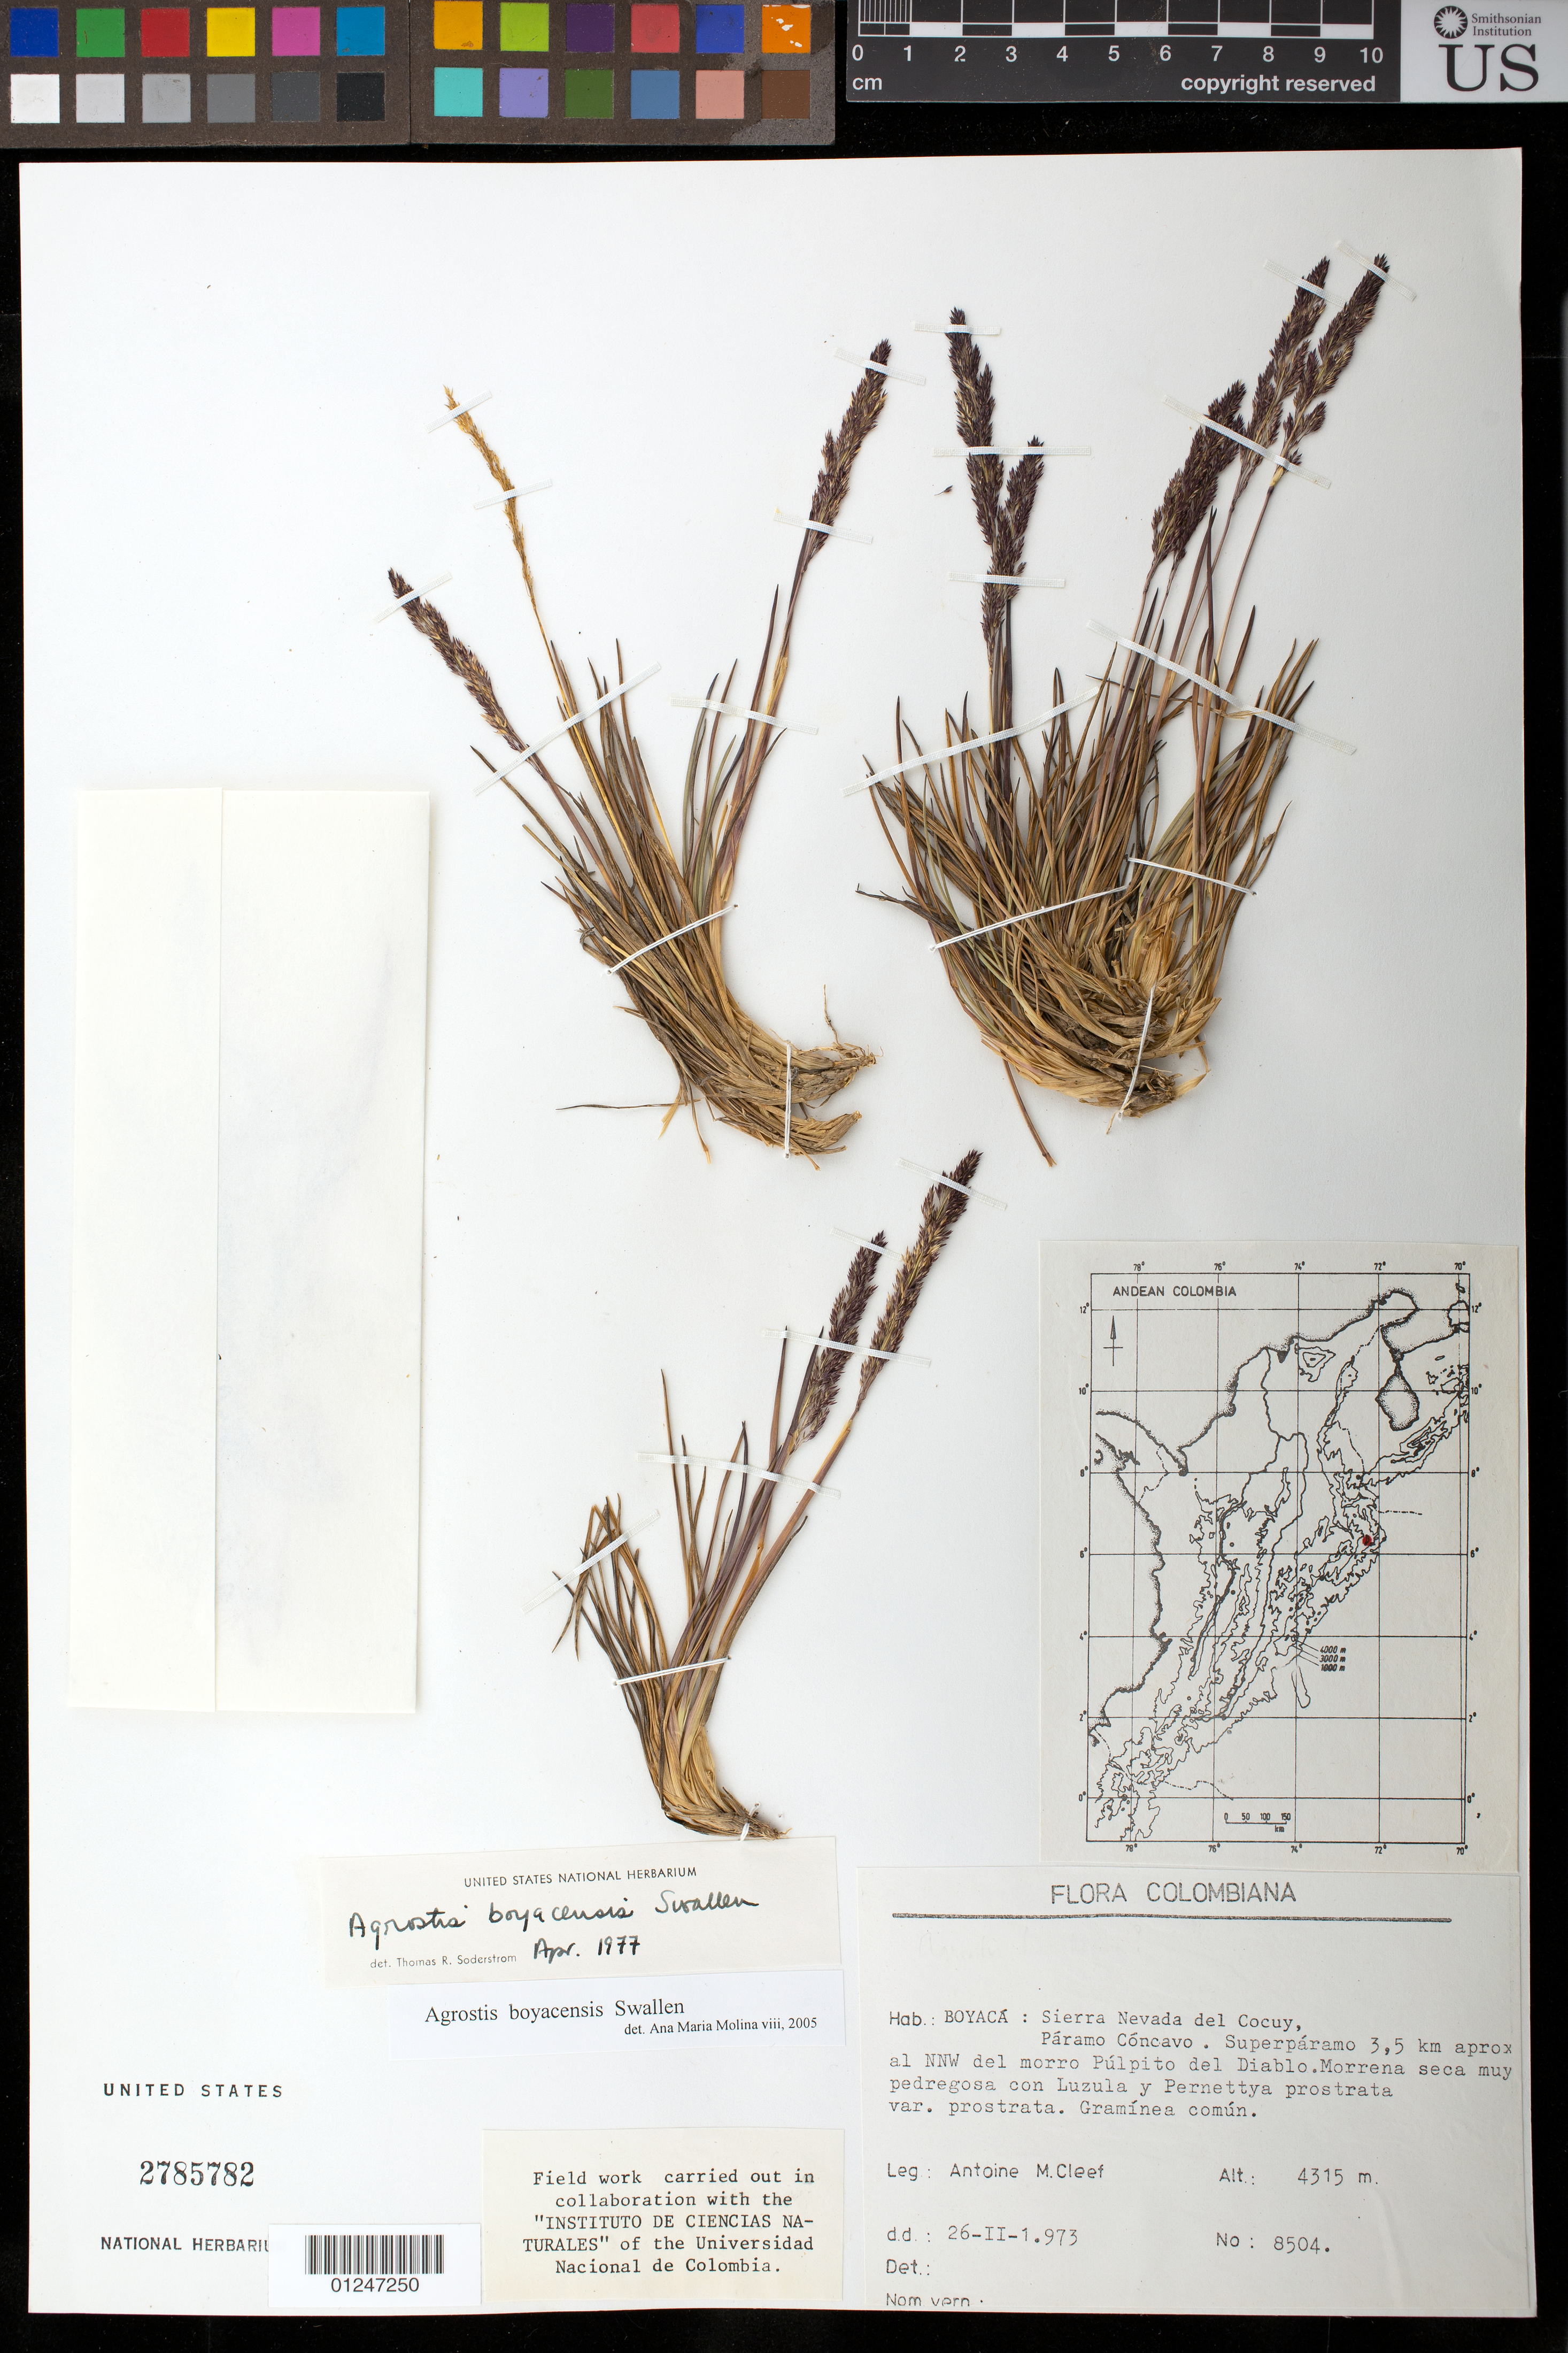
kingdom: Plantae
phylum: Tracheophyta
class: Liliopsida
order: Poales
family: Poaceae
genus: Agrostis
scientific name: Agrostis boyacensis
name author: Swallen & García-Barr.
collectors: A. M. Cleef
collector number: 8504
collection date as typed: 26 Feb 1973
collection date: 1973-02-26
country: Colombia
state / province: Boyacá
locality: Sierra Nevada del Cocuy, Páramo Concavo.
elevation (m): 4335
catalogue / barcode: US 2785782